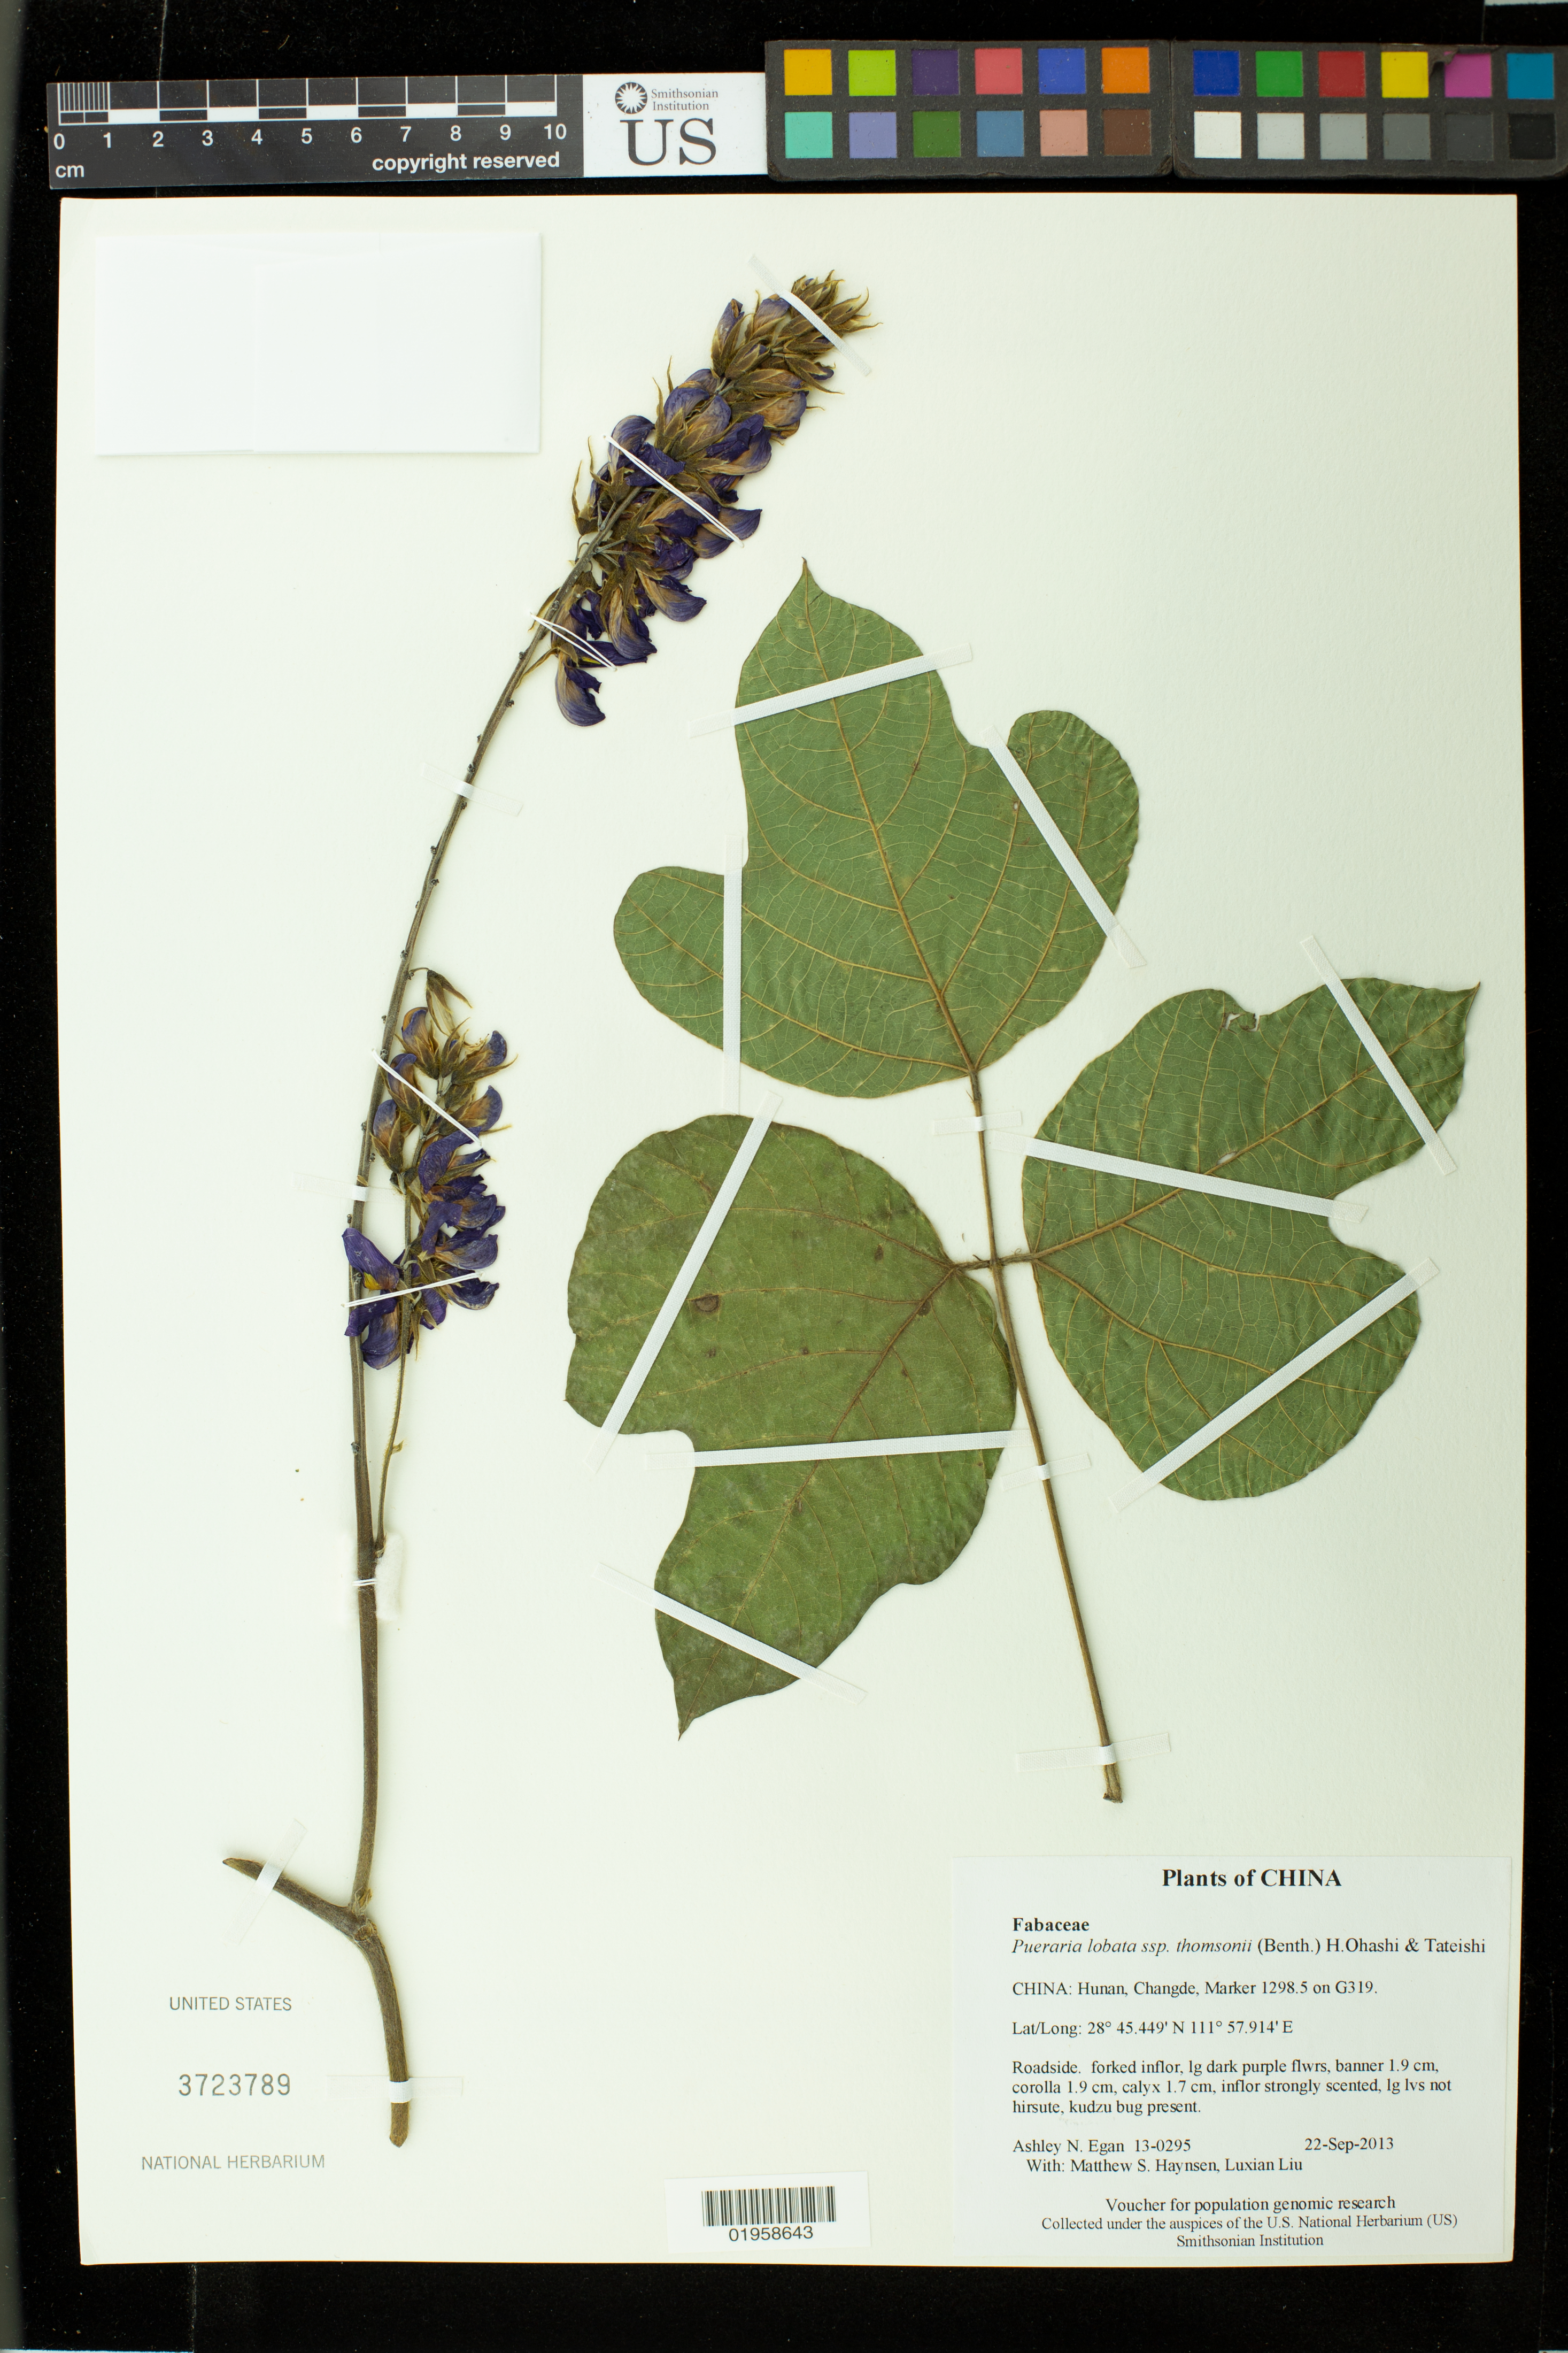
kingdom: Plantae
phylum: Tracheophyta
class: Magnoliopsida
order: Fabales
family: Fabaceae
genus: Pueraria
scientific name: Pueraria lobata subsp. thomsonii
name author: (Benth.) H. Ohashi & Tateishi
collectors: A. N. Egan, M. Hansen & L. Liu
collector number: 13-0295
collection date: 2013-09-22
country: China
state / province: Hunan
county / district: Changde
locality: Marker 1298.5 on G319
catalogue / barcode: US 3723789